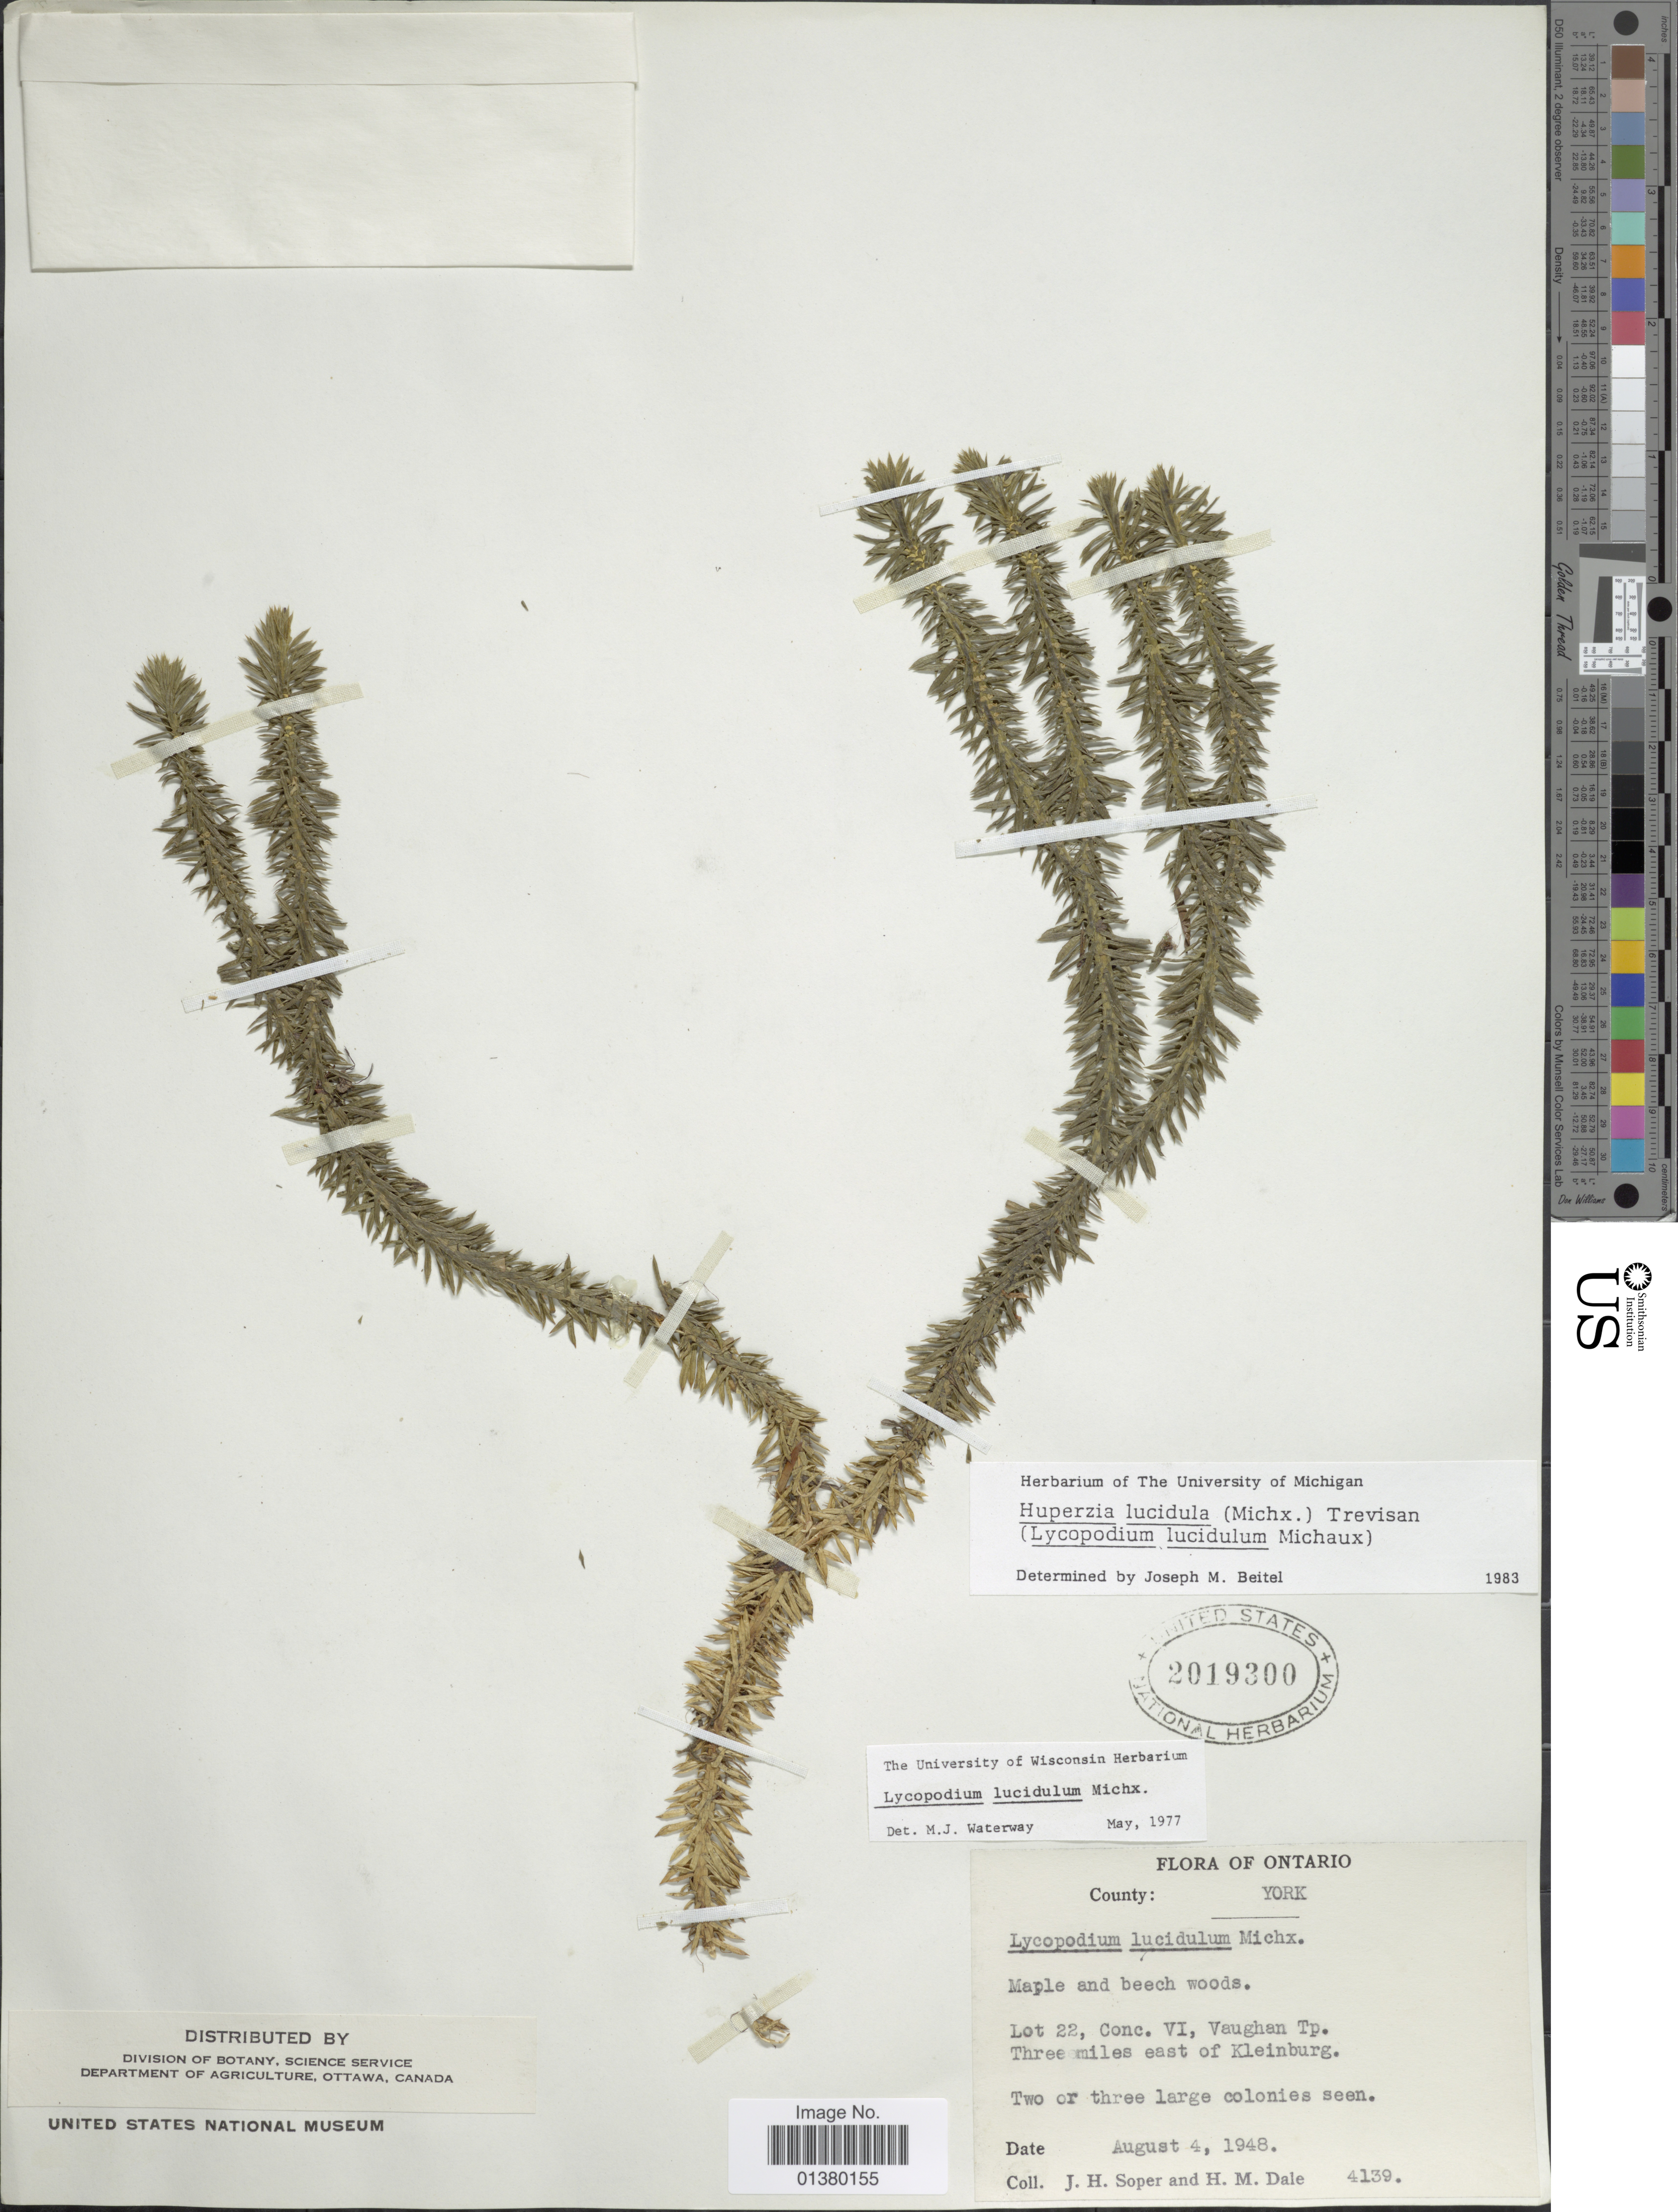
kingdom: Plantae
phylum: Tracheophyta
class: Lycopodiopsida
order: Lycopodiales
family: Lycopodiaceae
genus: Huperzia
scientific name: Huperzia lucidula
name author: (Michx.) Trevis.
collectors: J. H. Soper & H. M. Dale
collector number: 4139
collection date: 1948-08-04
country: Canada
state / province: Ontario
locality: County: York, Lot 22, Conc. VI, Vaughan Tp. Three miles east of Kleinburg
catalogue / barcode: US 2019300